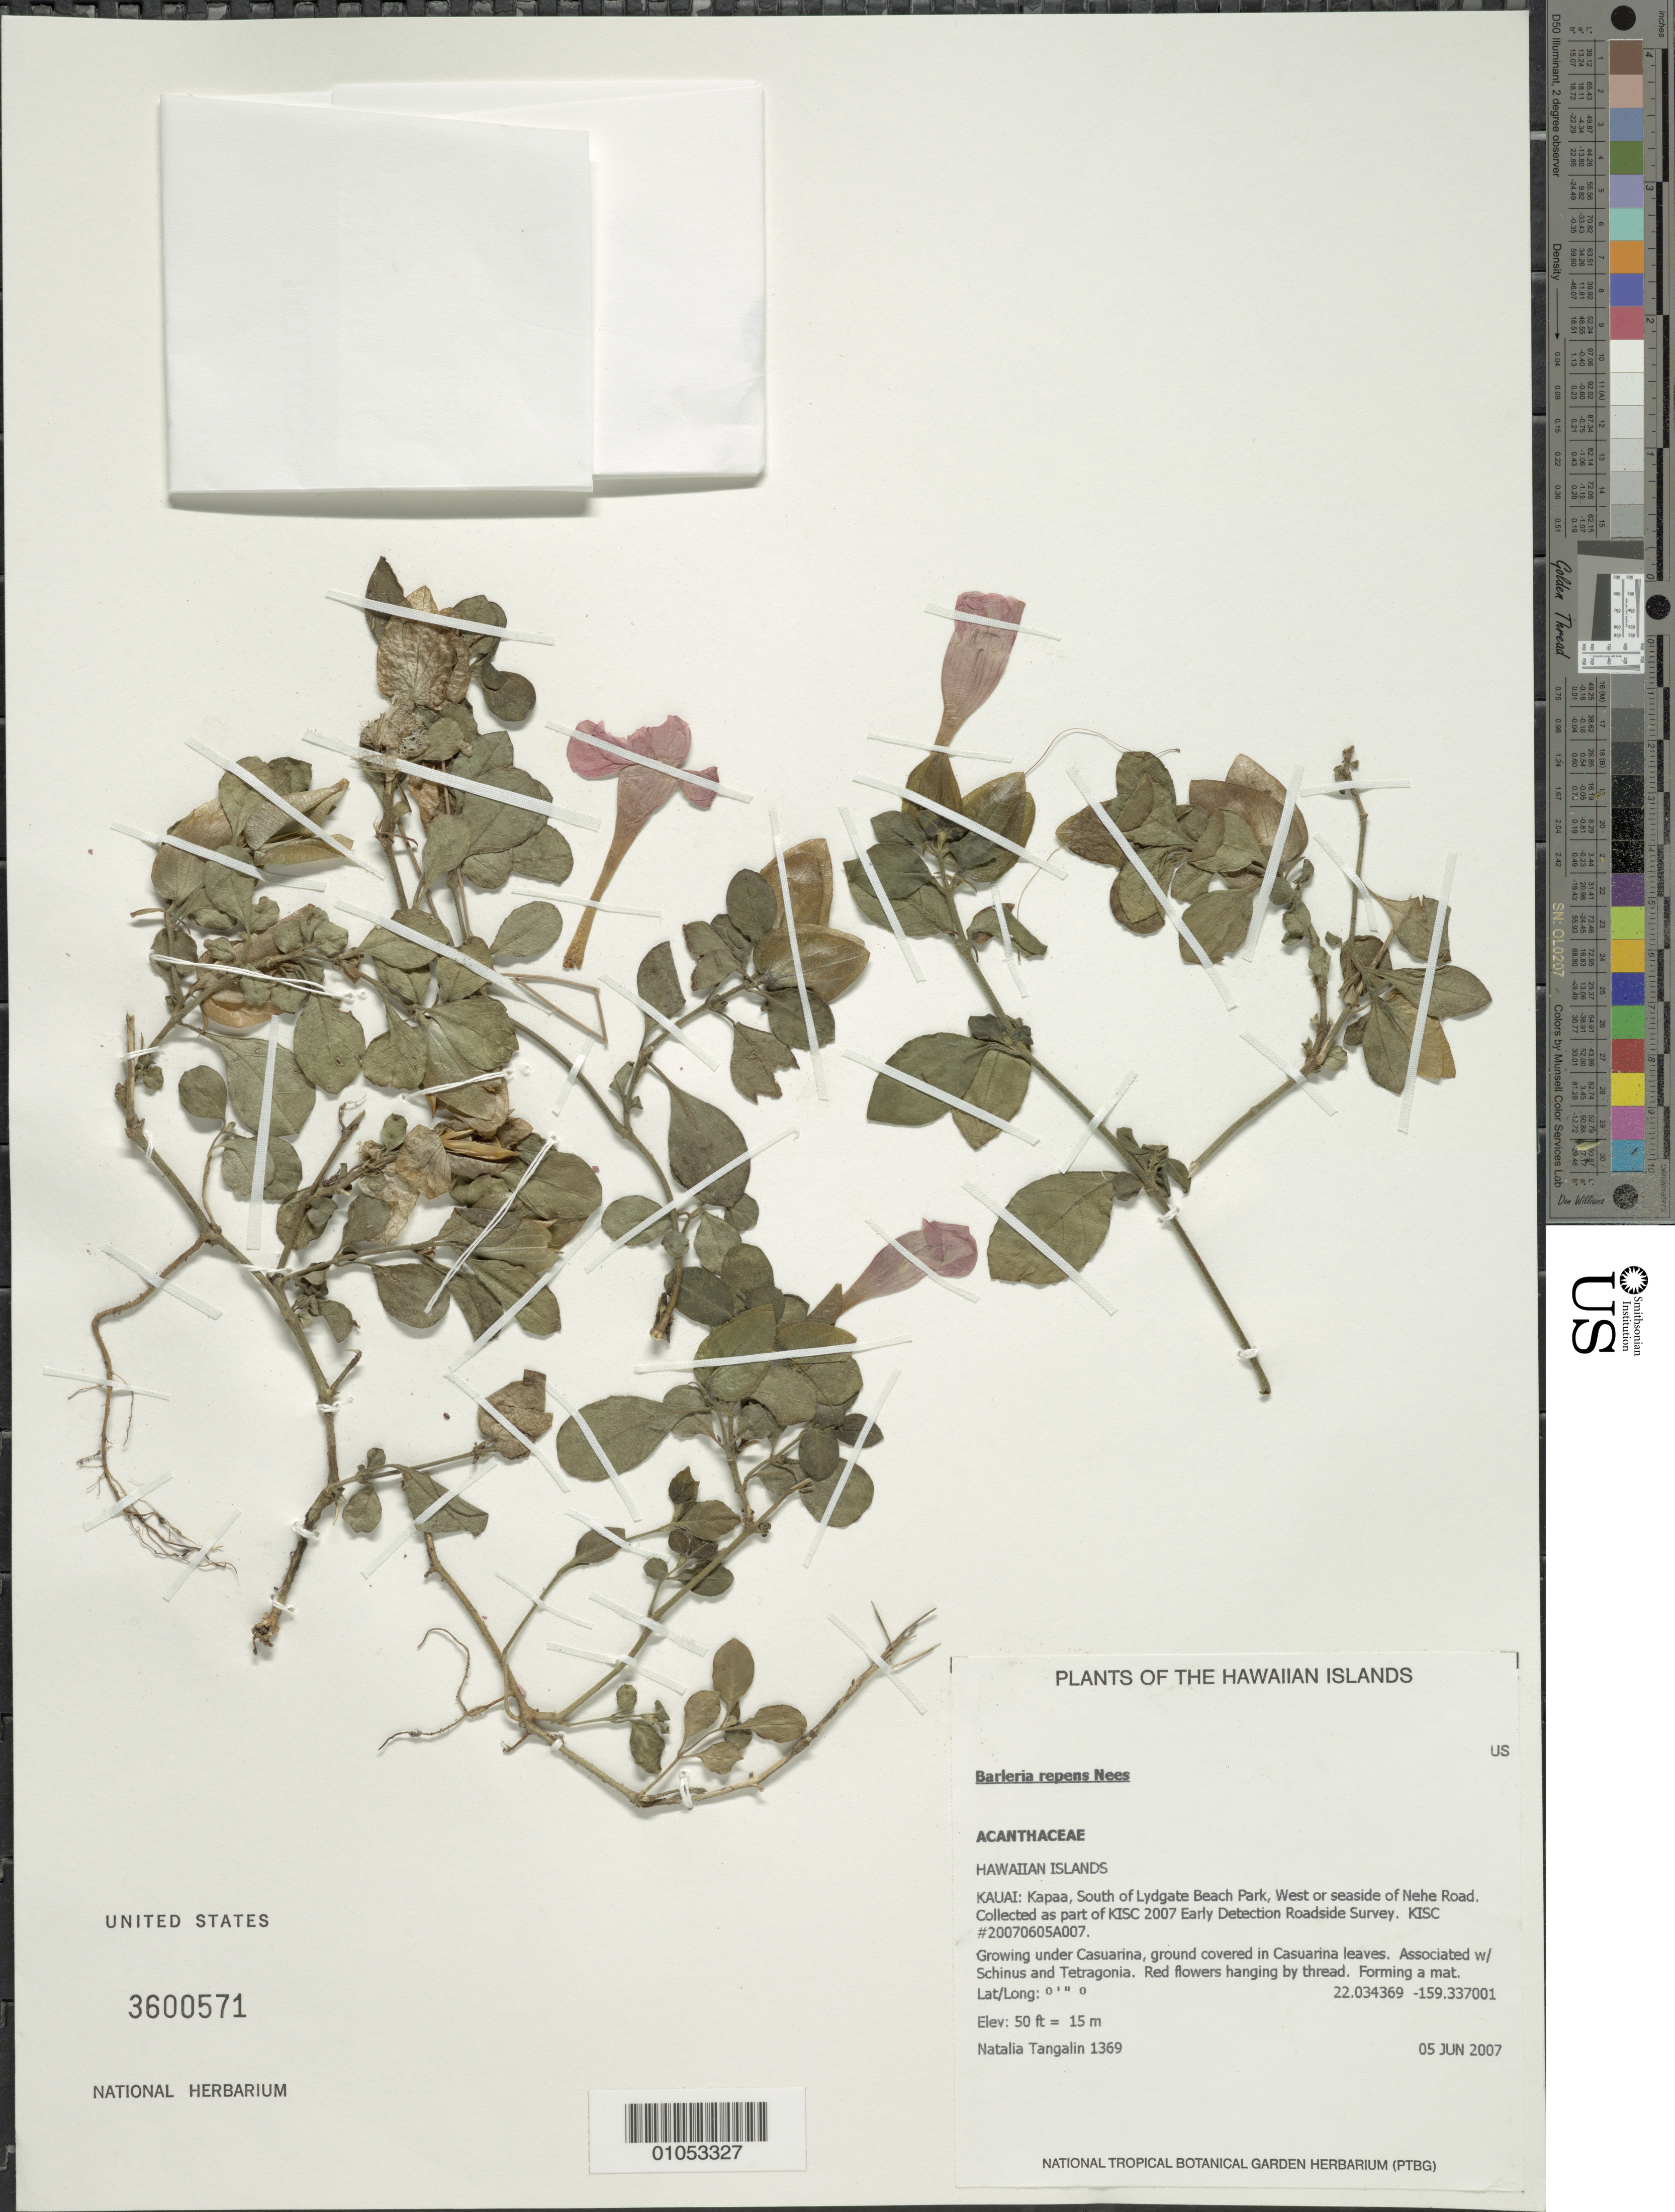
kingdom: Plantae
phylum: Tracheophyta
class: Magnoliopsida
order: Lamiales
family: Acanthaceae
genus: Barleria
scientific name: Barleria repens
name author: Nees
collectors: N. Tangalin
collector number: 1369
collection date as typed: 5 Jun 2007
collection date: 2007-06-05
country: United States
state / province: Hawaii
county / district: Kauai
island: Kaua'i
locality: Kapaa, South of Lydgate Beach Park, West or seaside of Nehe Road. Collected as part of KISC 2007 Early Detection Roadside Survey.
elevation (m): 15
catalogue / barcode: US 3600571